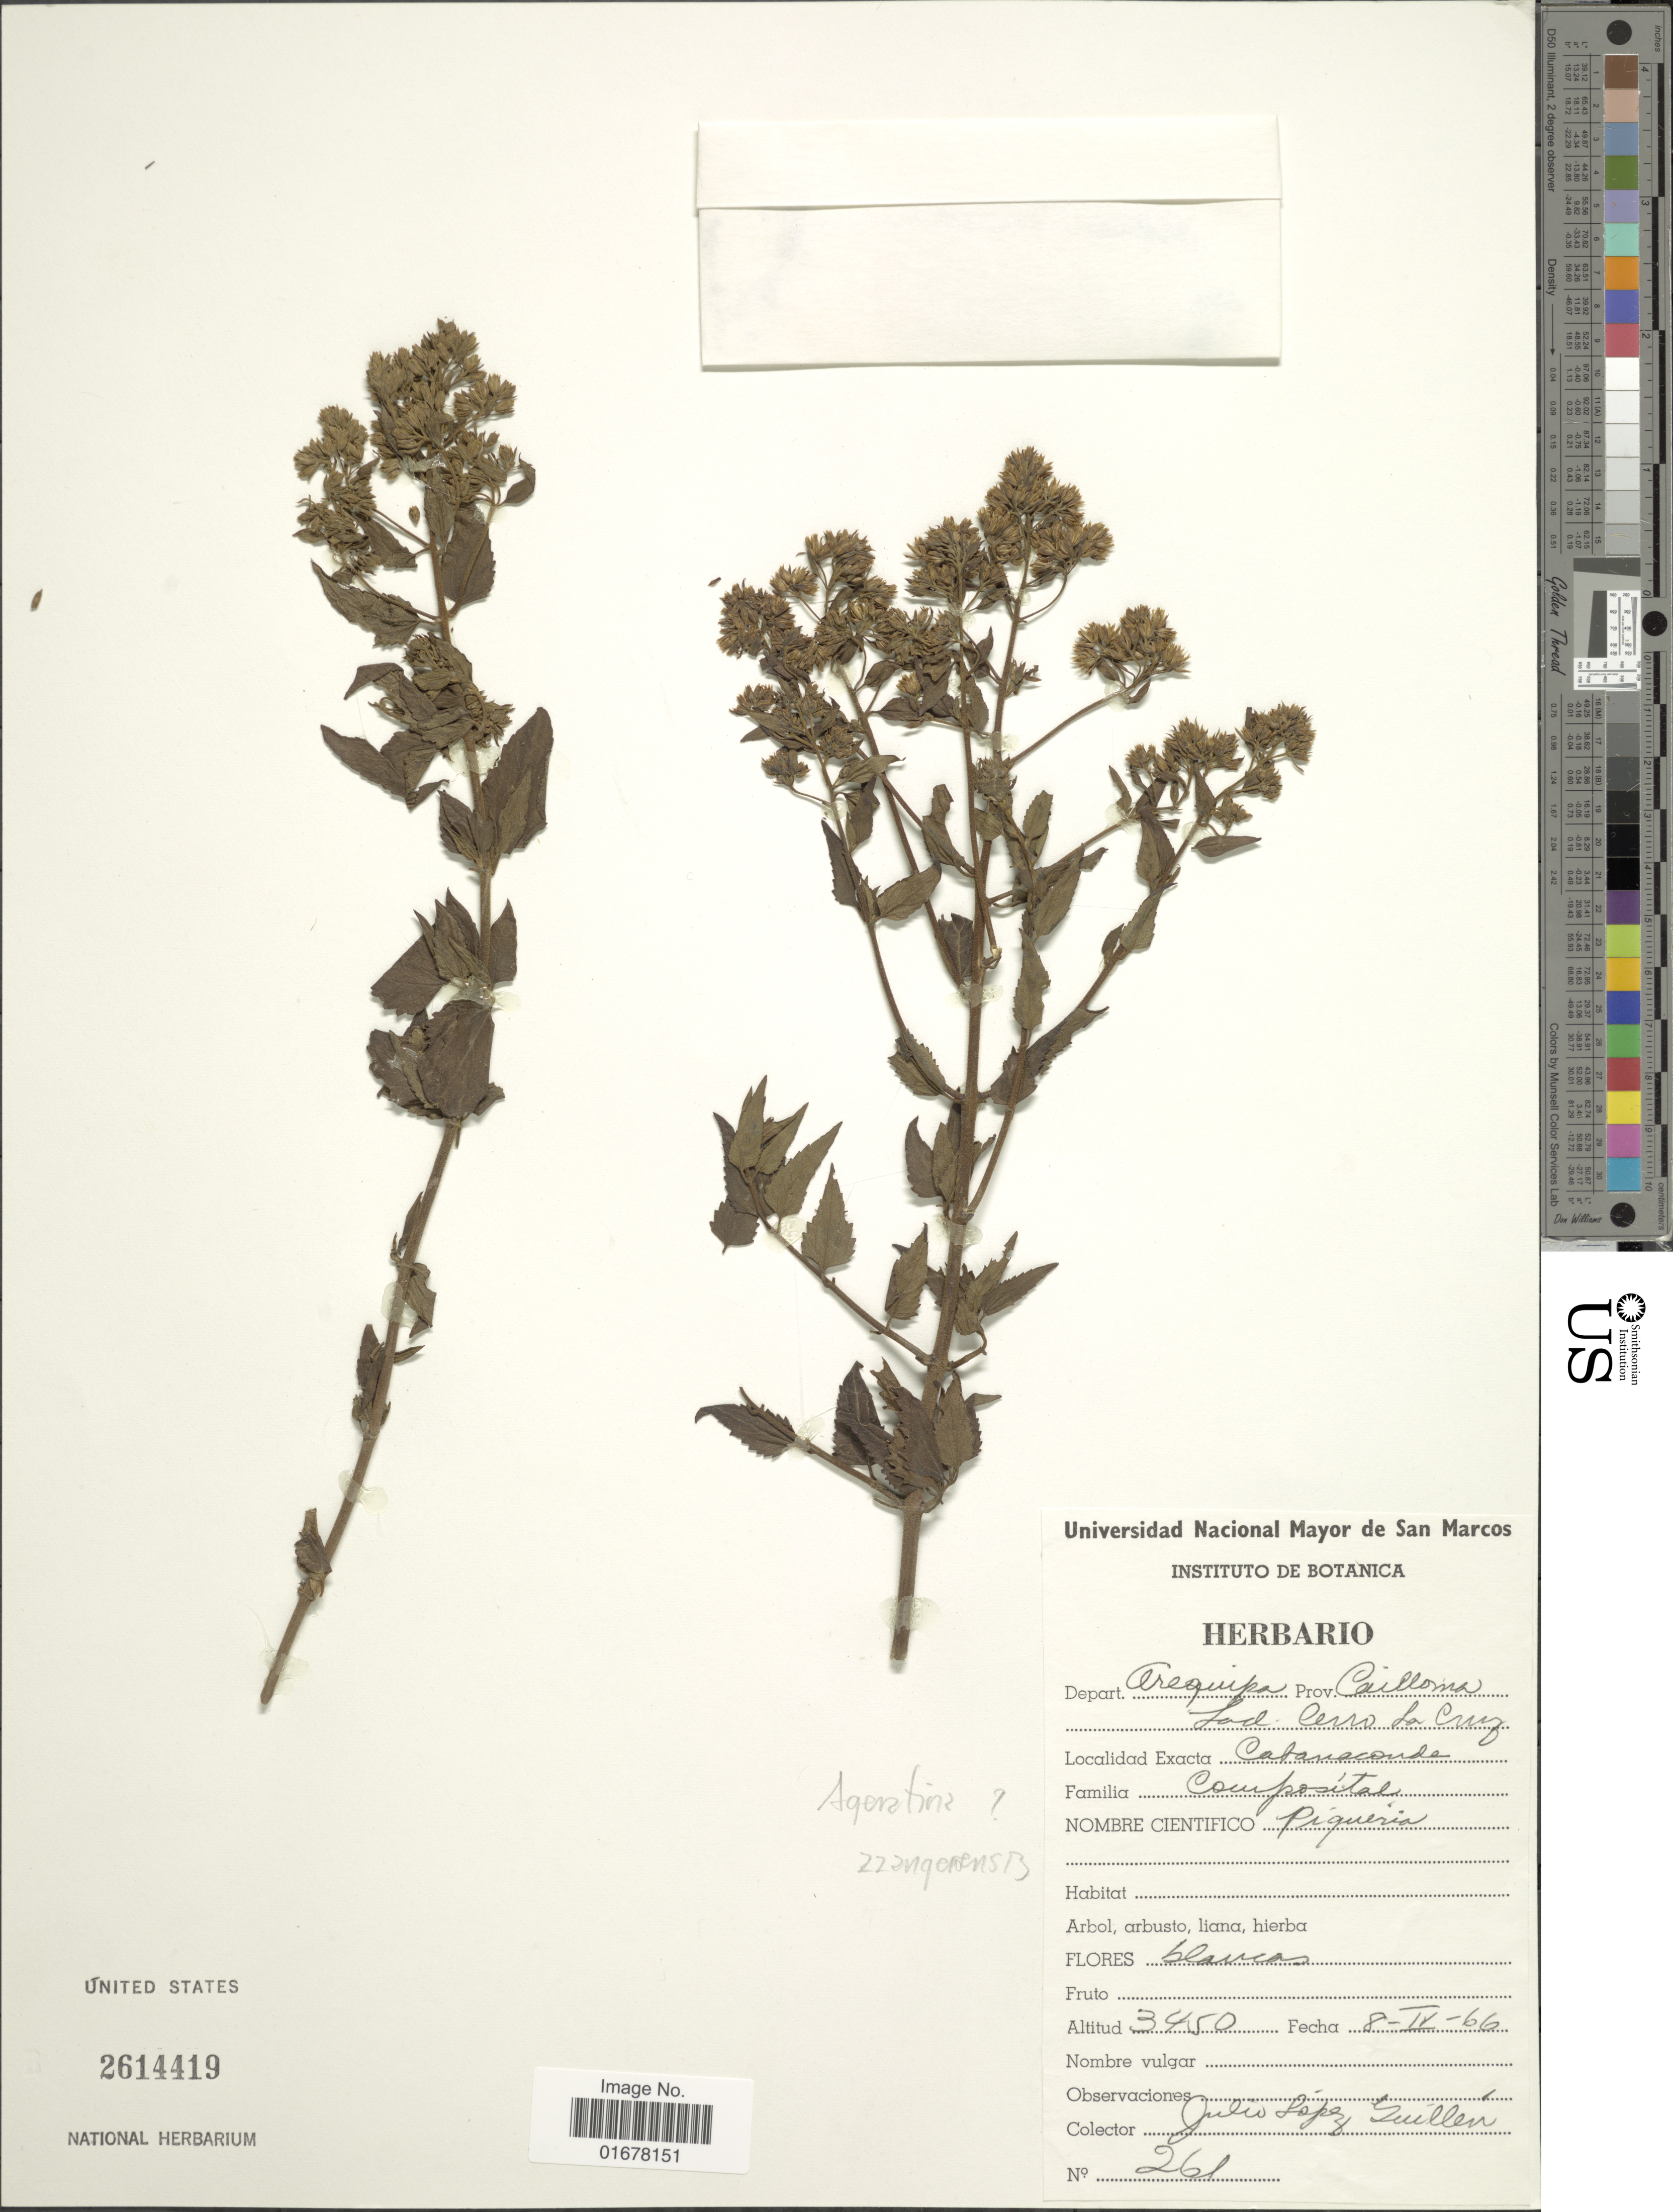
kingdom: Plantae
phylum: Tracheophyta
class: Magnoliopsida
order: Asterales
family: Asteraceae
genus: Ageratina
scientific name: Ageratina azangaroensis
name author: (Sch. Bip. ex Wedd.) R.M. King & H. Rob.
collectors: J. López Guillén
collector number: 261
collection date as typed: Transcribed d/m/y: 8/4/66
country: Peru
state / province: Arequipa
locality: Depart. Arquipa, Prov. Cailloma, Cabanaconda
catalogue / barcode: US 2614419